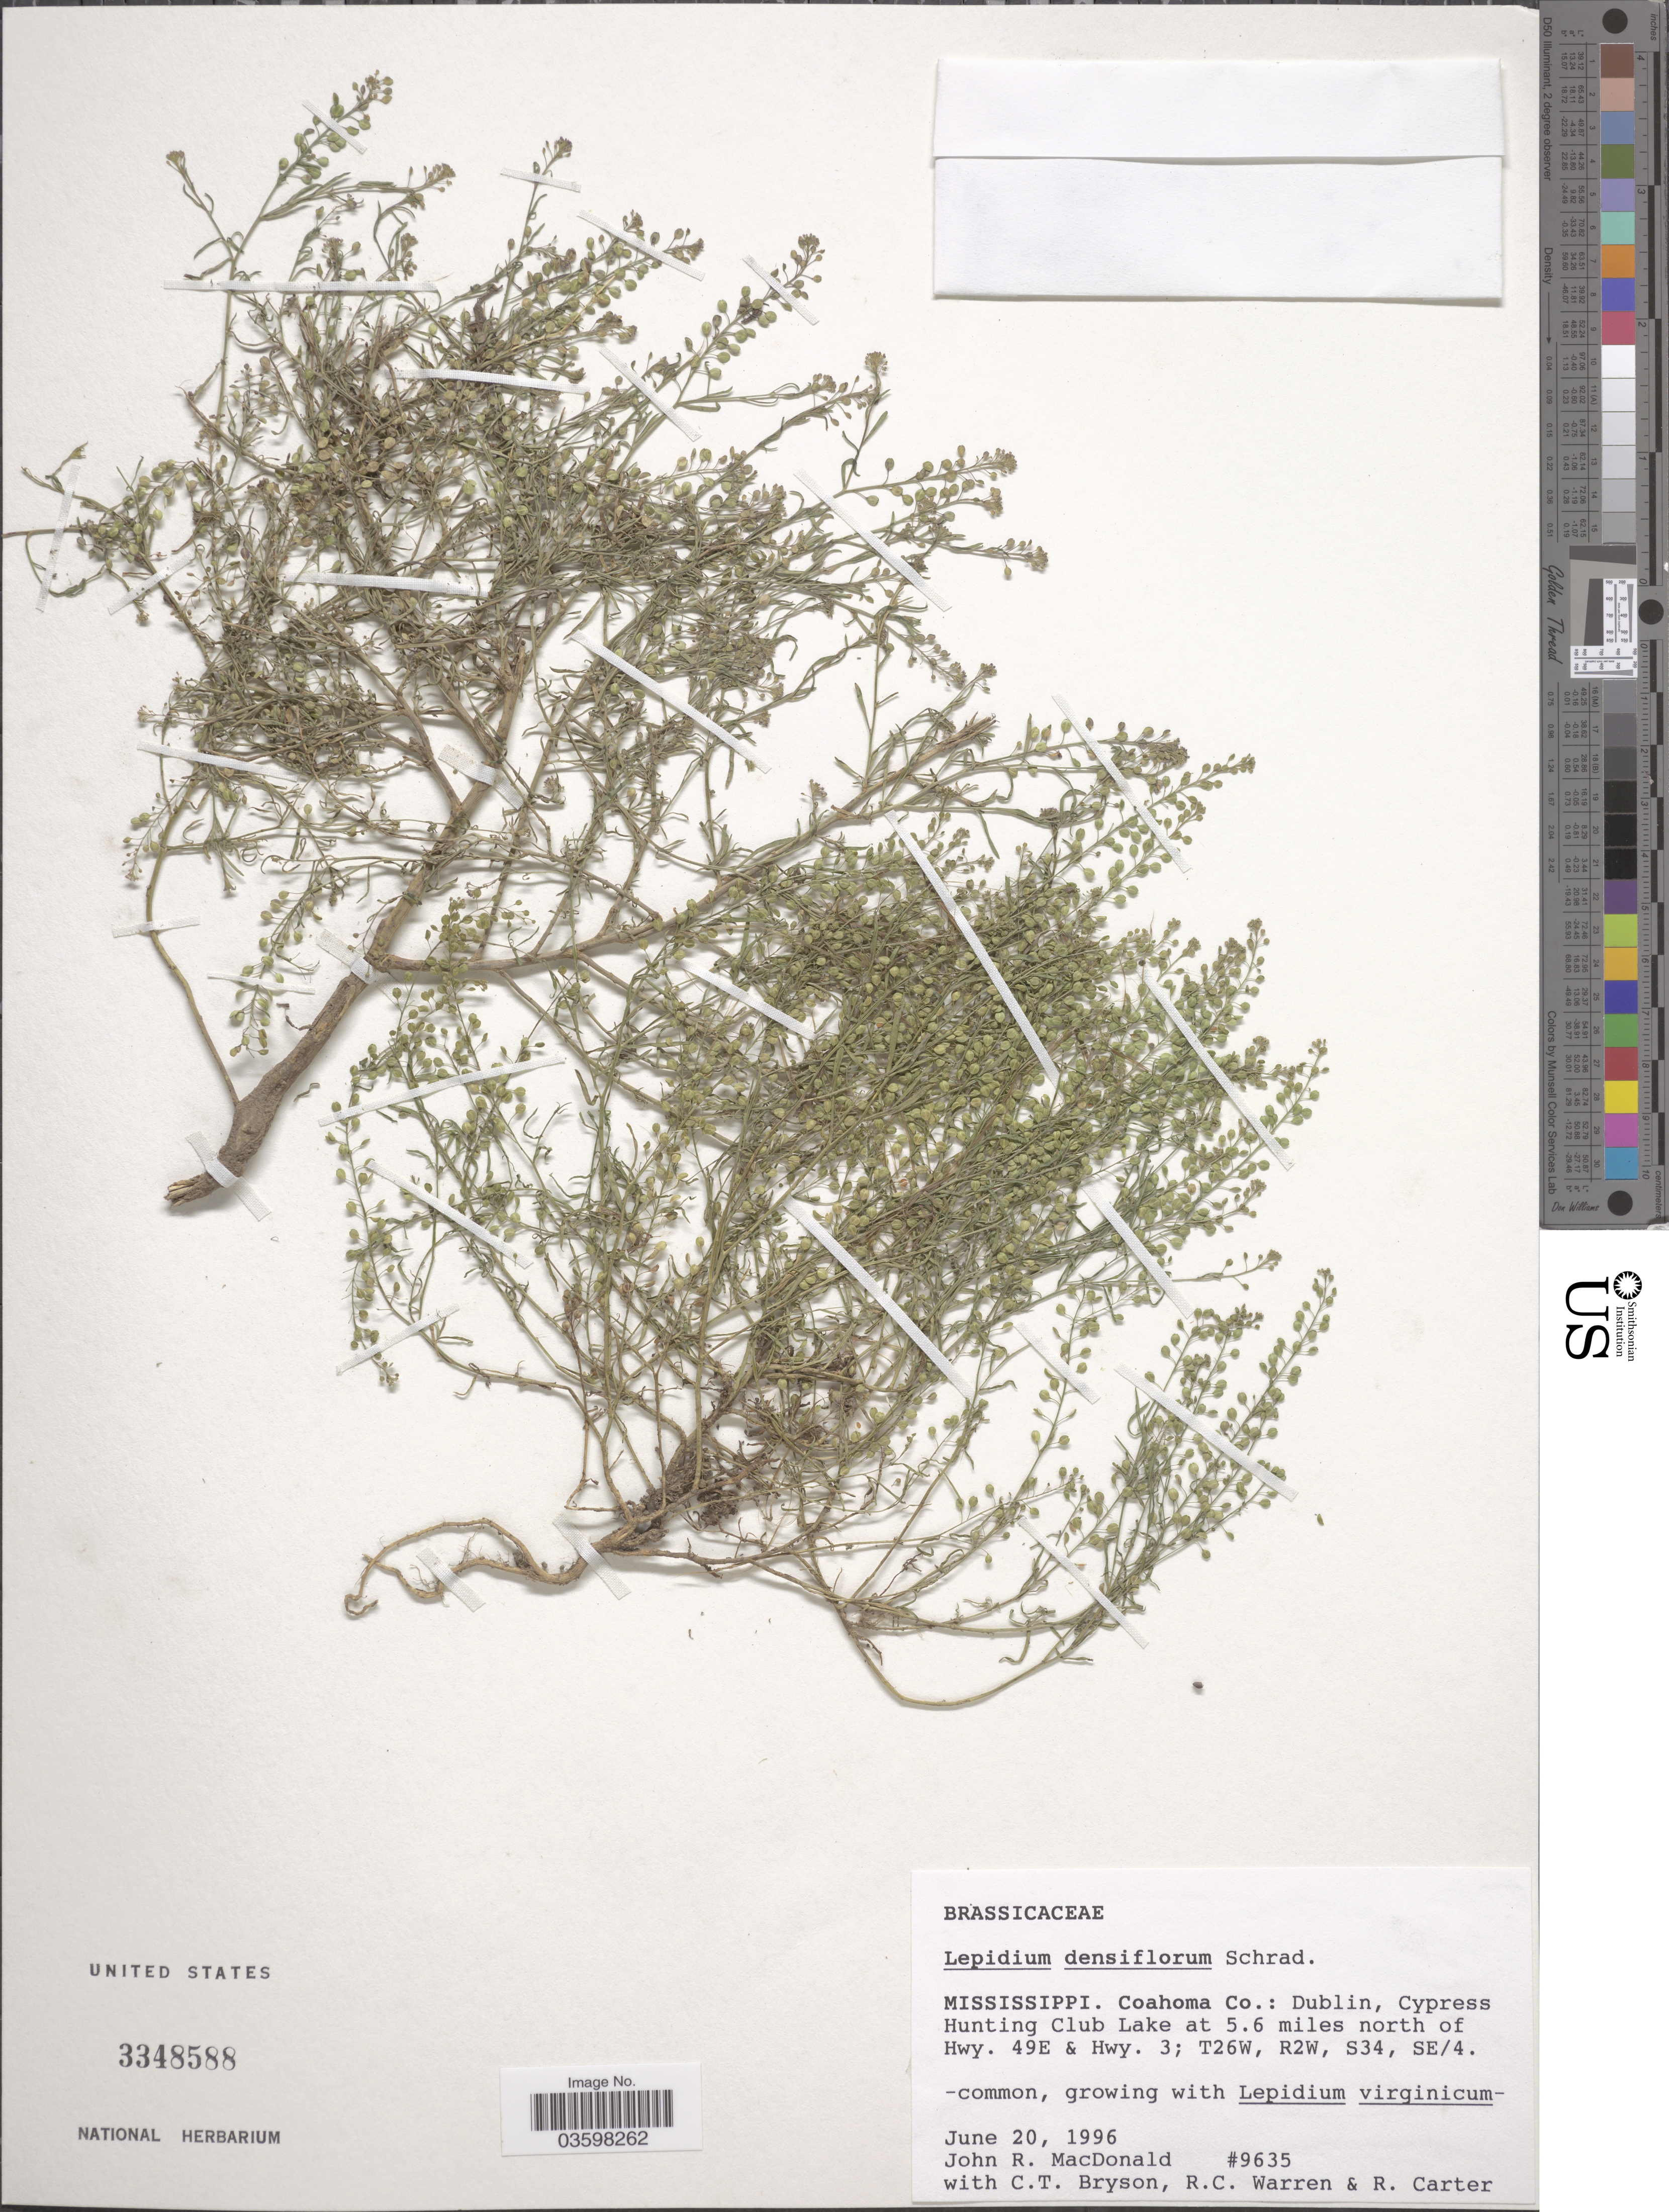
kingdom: Plantae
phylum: Tracheophyta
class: Magnoliopsida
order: Brassicales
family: Brassicaceae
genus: Lepidium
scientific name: Lepidium densiflorum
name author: Schrad.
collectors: J. MacDonald, C. Bryson, R. Warren & R. Carter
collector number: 9635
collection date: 1996-06-20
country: United States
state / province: Mississippi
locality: Coahoma Co.: Dublin, Cypress Hunting Club Lake at 5.6 miles north of Hwy. 49E & Hwy. 3; T26W, R2W, S34, SE/4.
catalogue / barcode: US 3348588